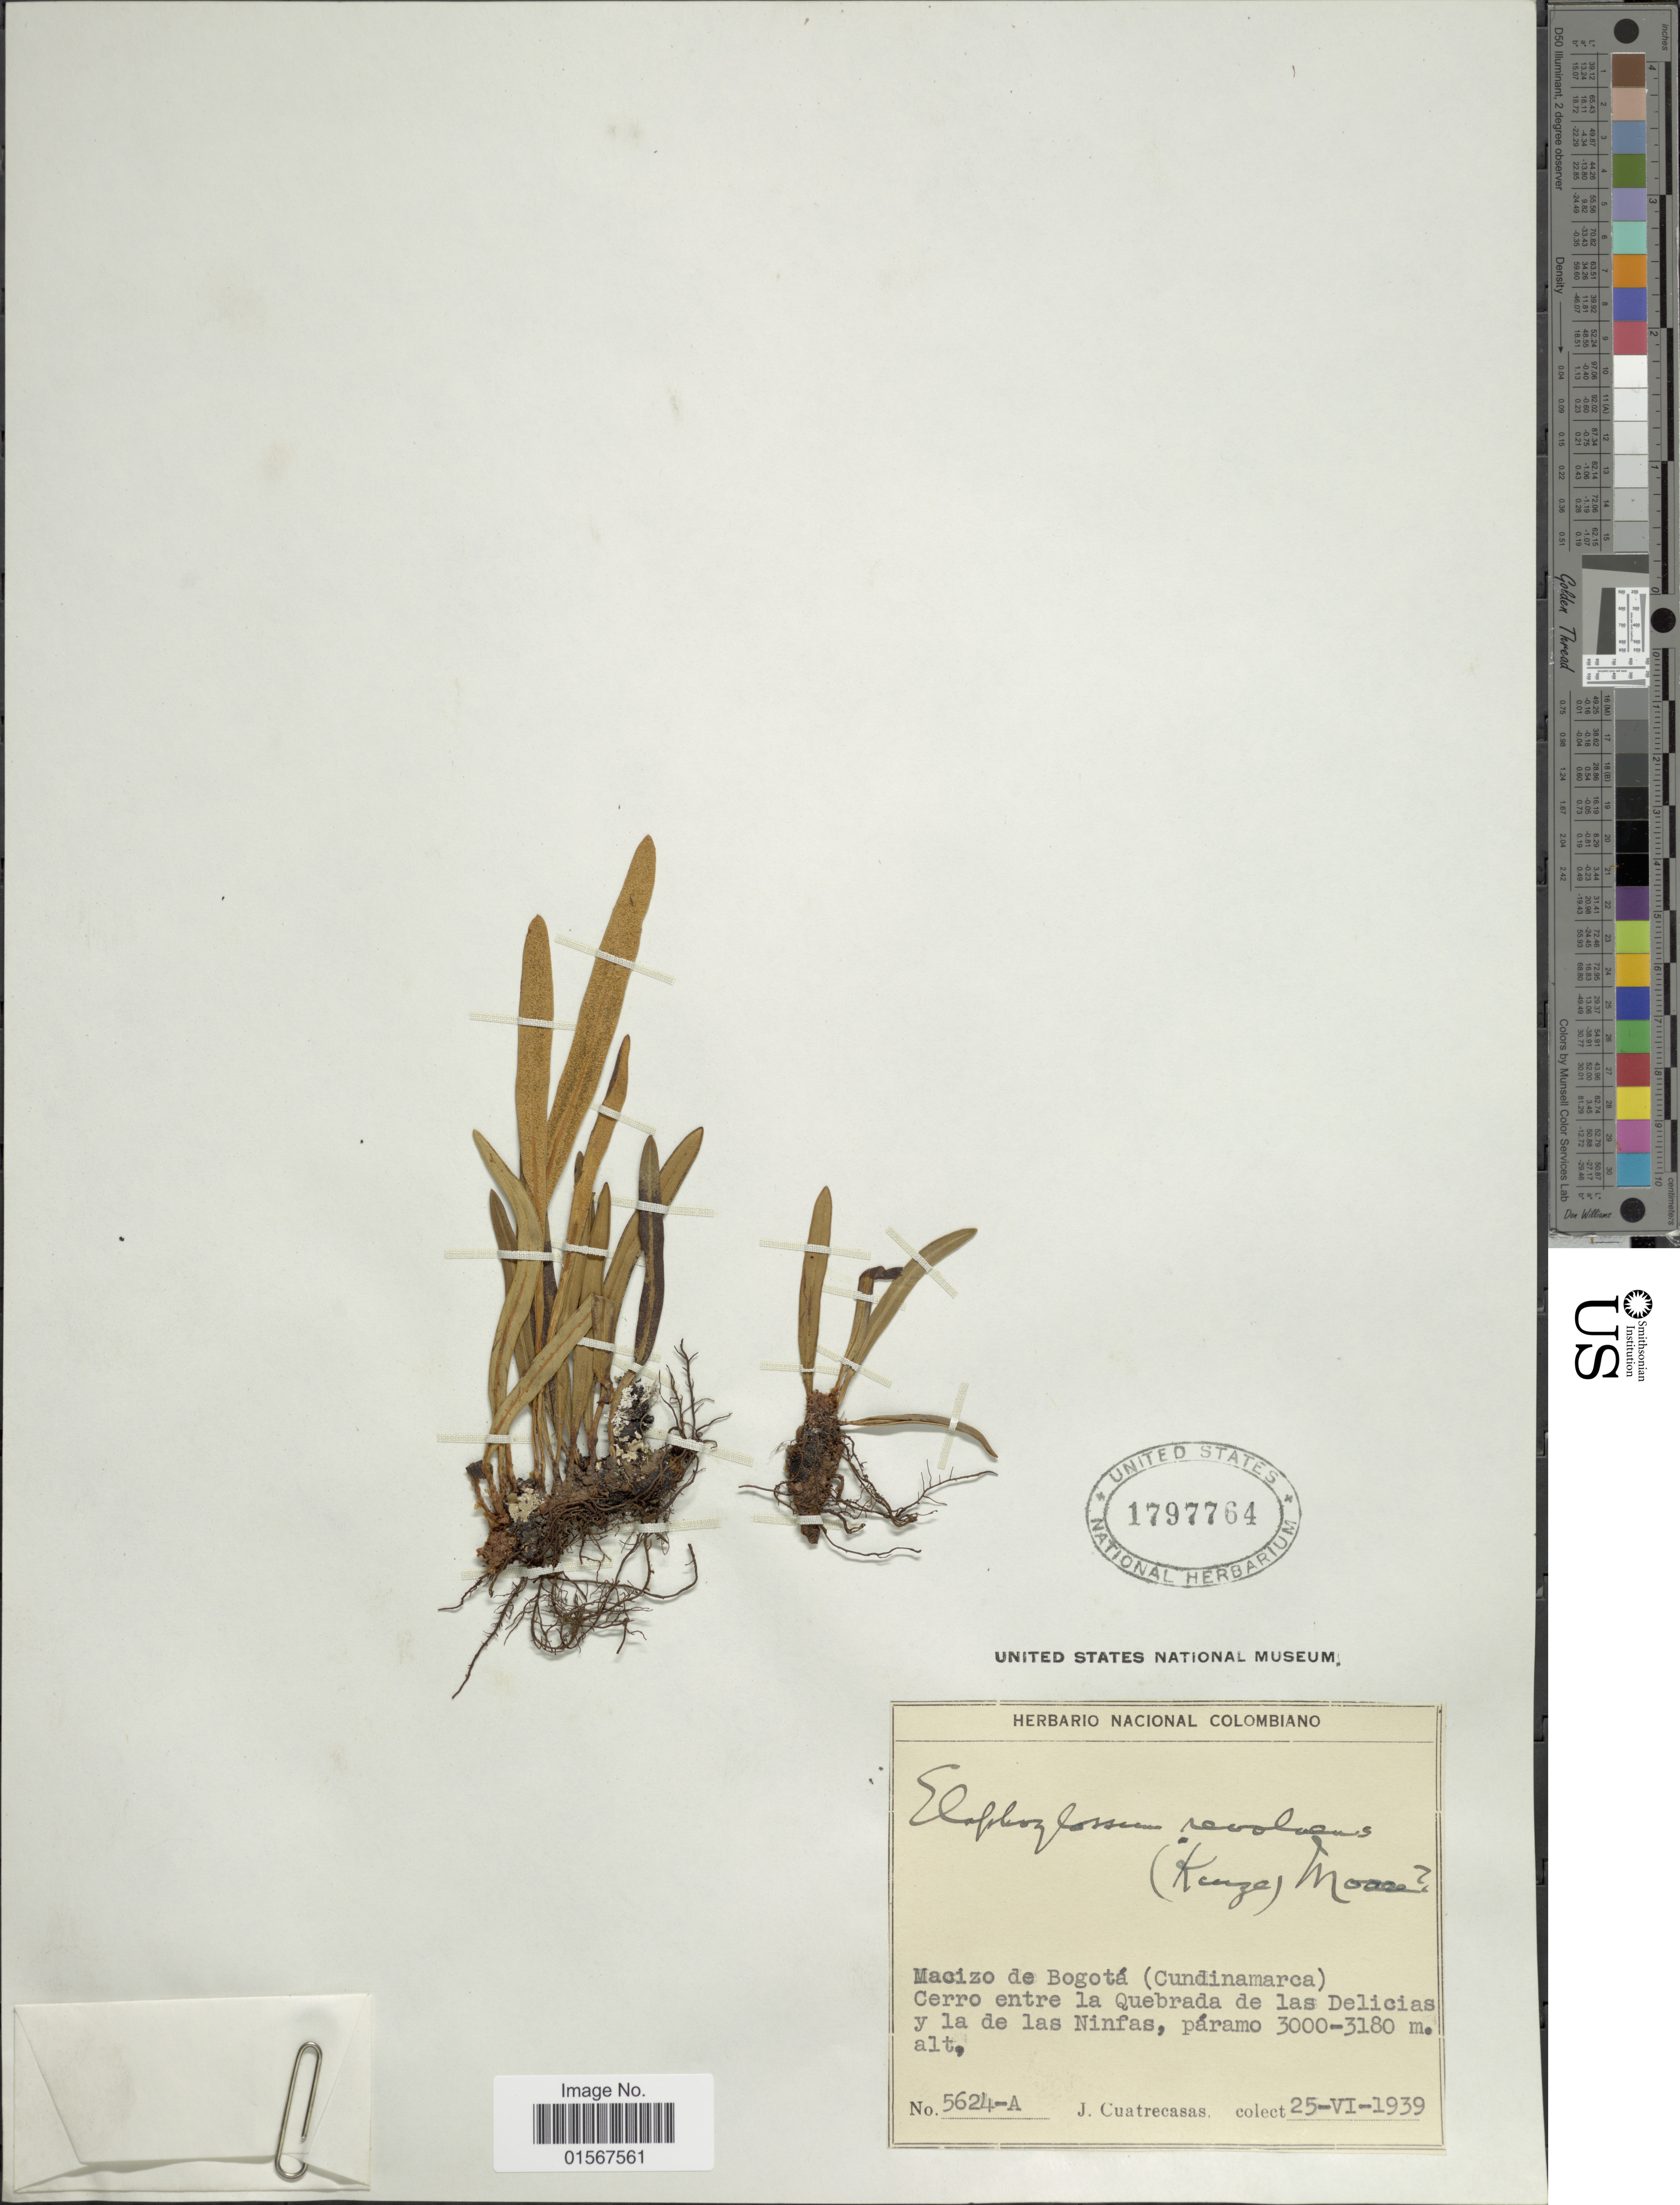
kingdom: Plantae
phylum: Tracheophyta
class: Polypodiopsida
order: Polypodiales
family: Dryopteridaceae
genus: Elaphoglossum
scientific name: Elaphoglossum revolvens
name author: (Fée) C. Chr.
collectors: J. Cuatrecasas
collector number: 5624-A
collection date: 1939-06-25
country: Colombia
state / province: Cundinamarca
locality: Macizo de Bogota (Cundinamarca) cerro entre la Quebrada de las Delicias y la de las Ninfas, paramo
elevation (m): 3000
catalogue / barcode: US 1797764